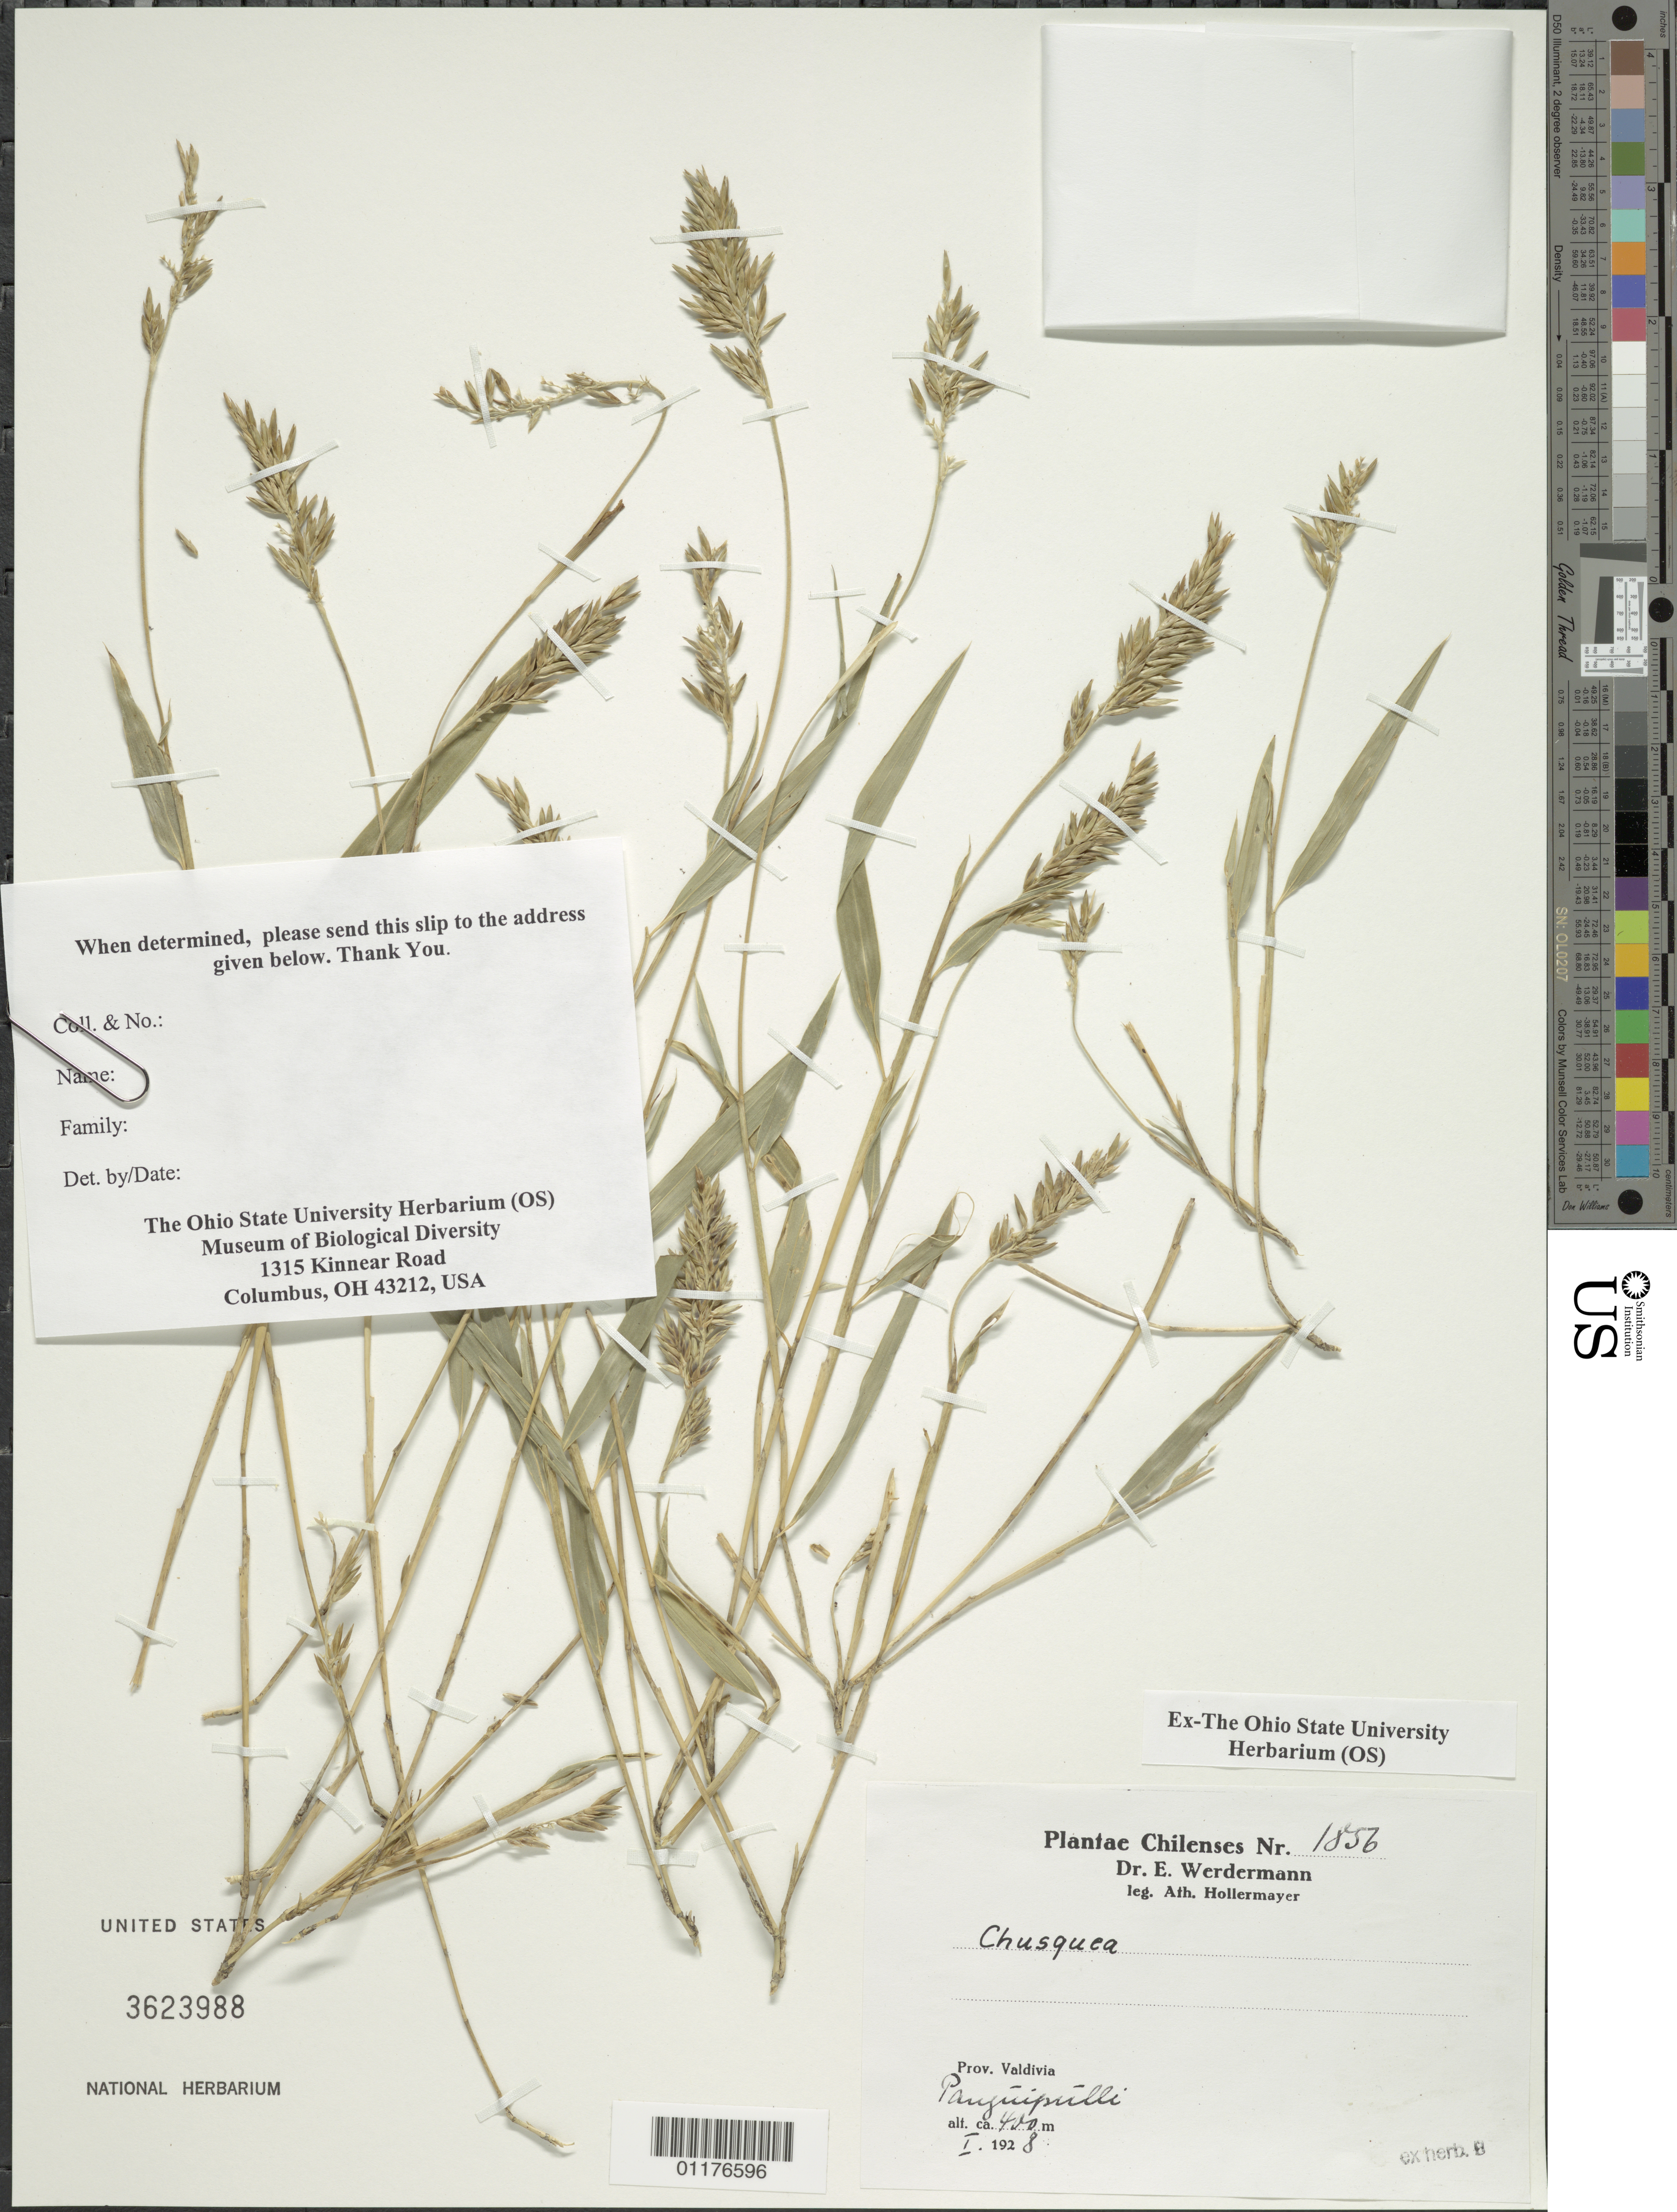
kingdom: Plantae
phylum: Tracheophyta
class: Liliopsida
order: Poales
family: Poaceae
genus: Chusquea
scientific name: Chusquea culeou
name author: É. Desv.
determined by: Guerreiro, C.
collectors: E. Werdermann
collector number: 1856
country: Chile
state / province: Los Ríos (XIV)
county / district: Valdivia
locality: Panjuipulli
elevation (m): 400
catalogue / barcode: US 3623988